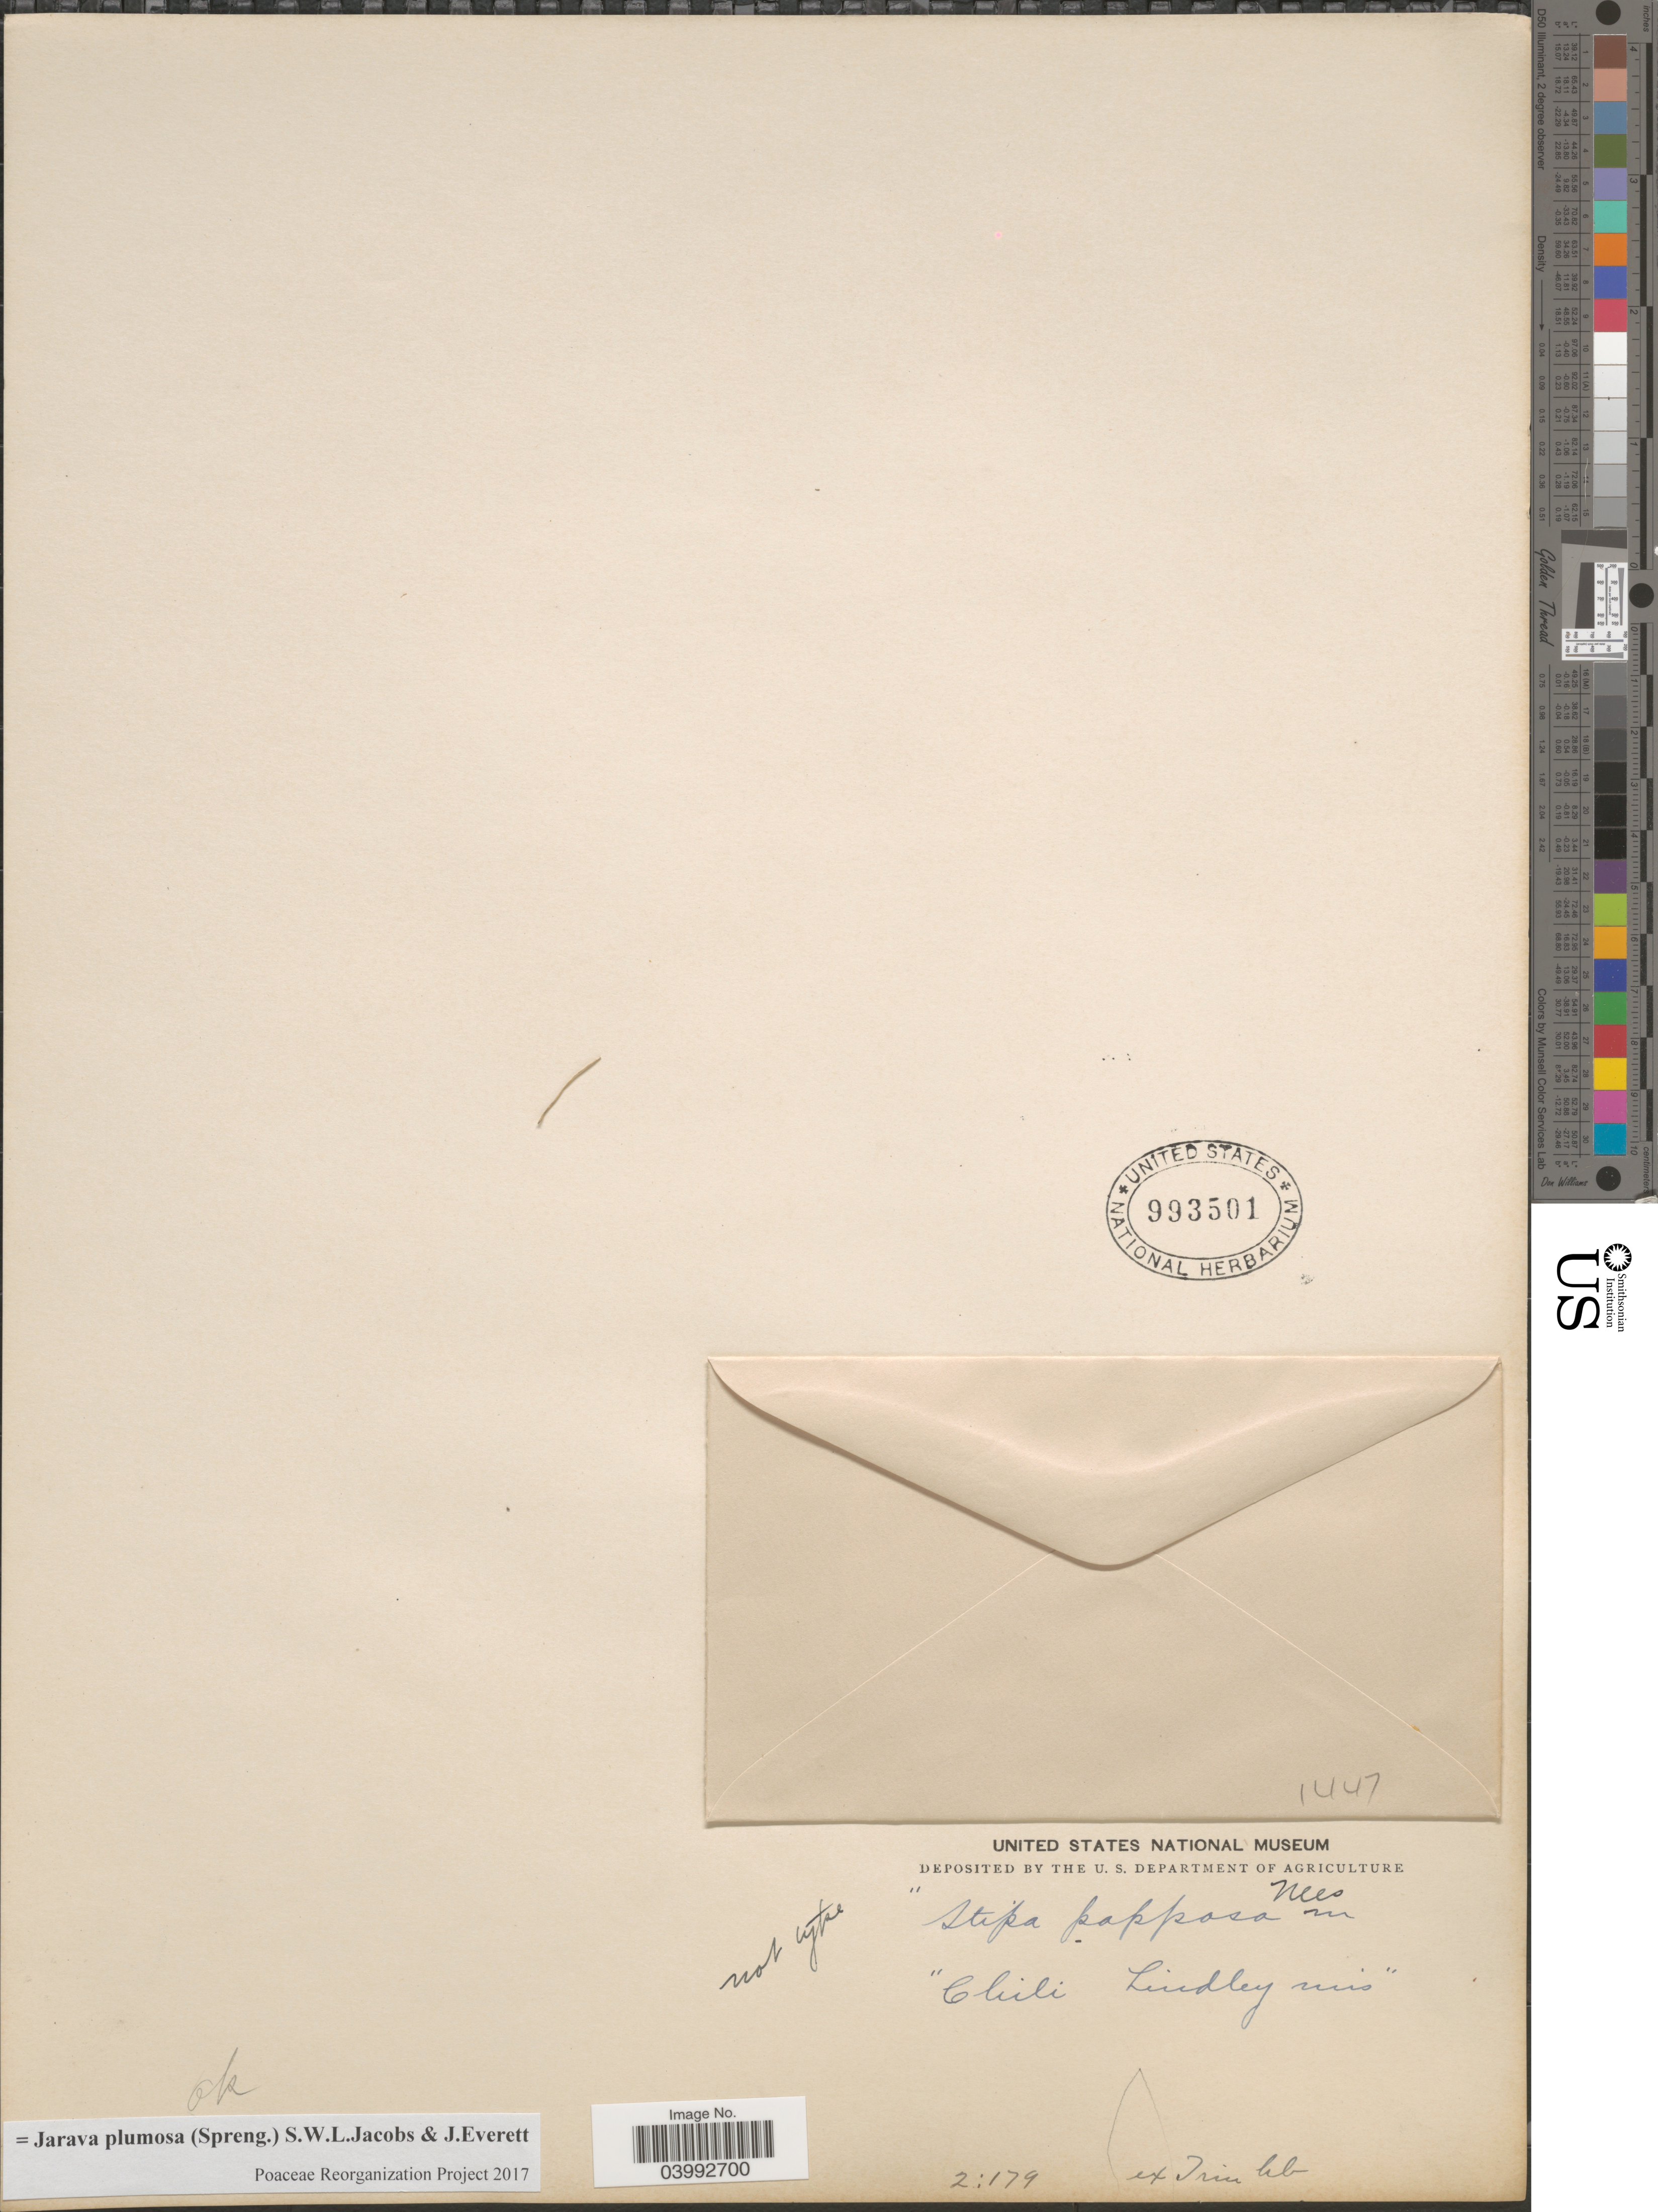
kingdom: Plantae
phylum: Tracheophyta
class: Liliopsida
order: Poales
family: Poaceae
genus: Jarava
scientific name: Jarava plumosa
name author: (Spreng.) S.W.L. Jacobs & J. Everett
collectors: Ex herb. Trin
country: Chile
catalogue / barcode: US 993501